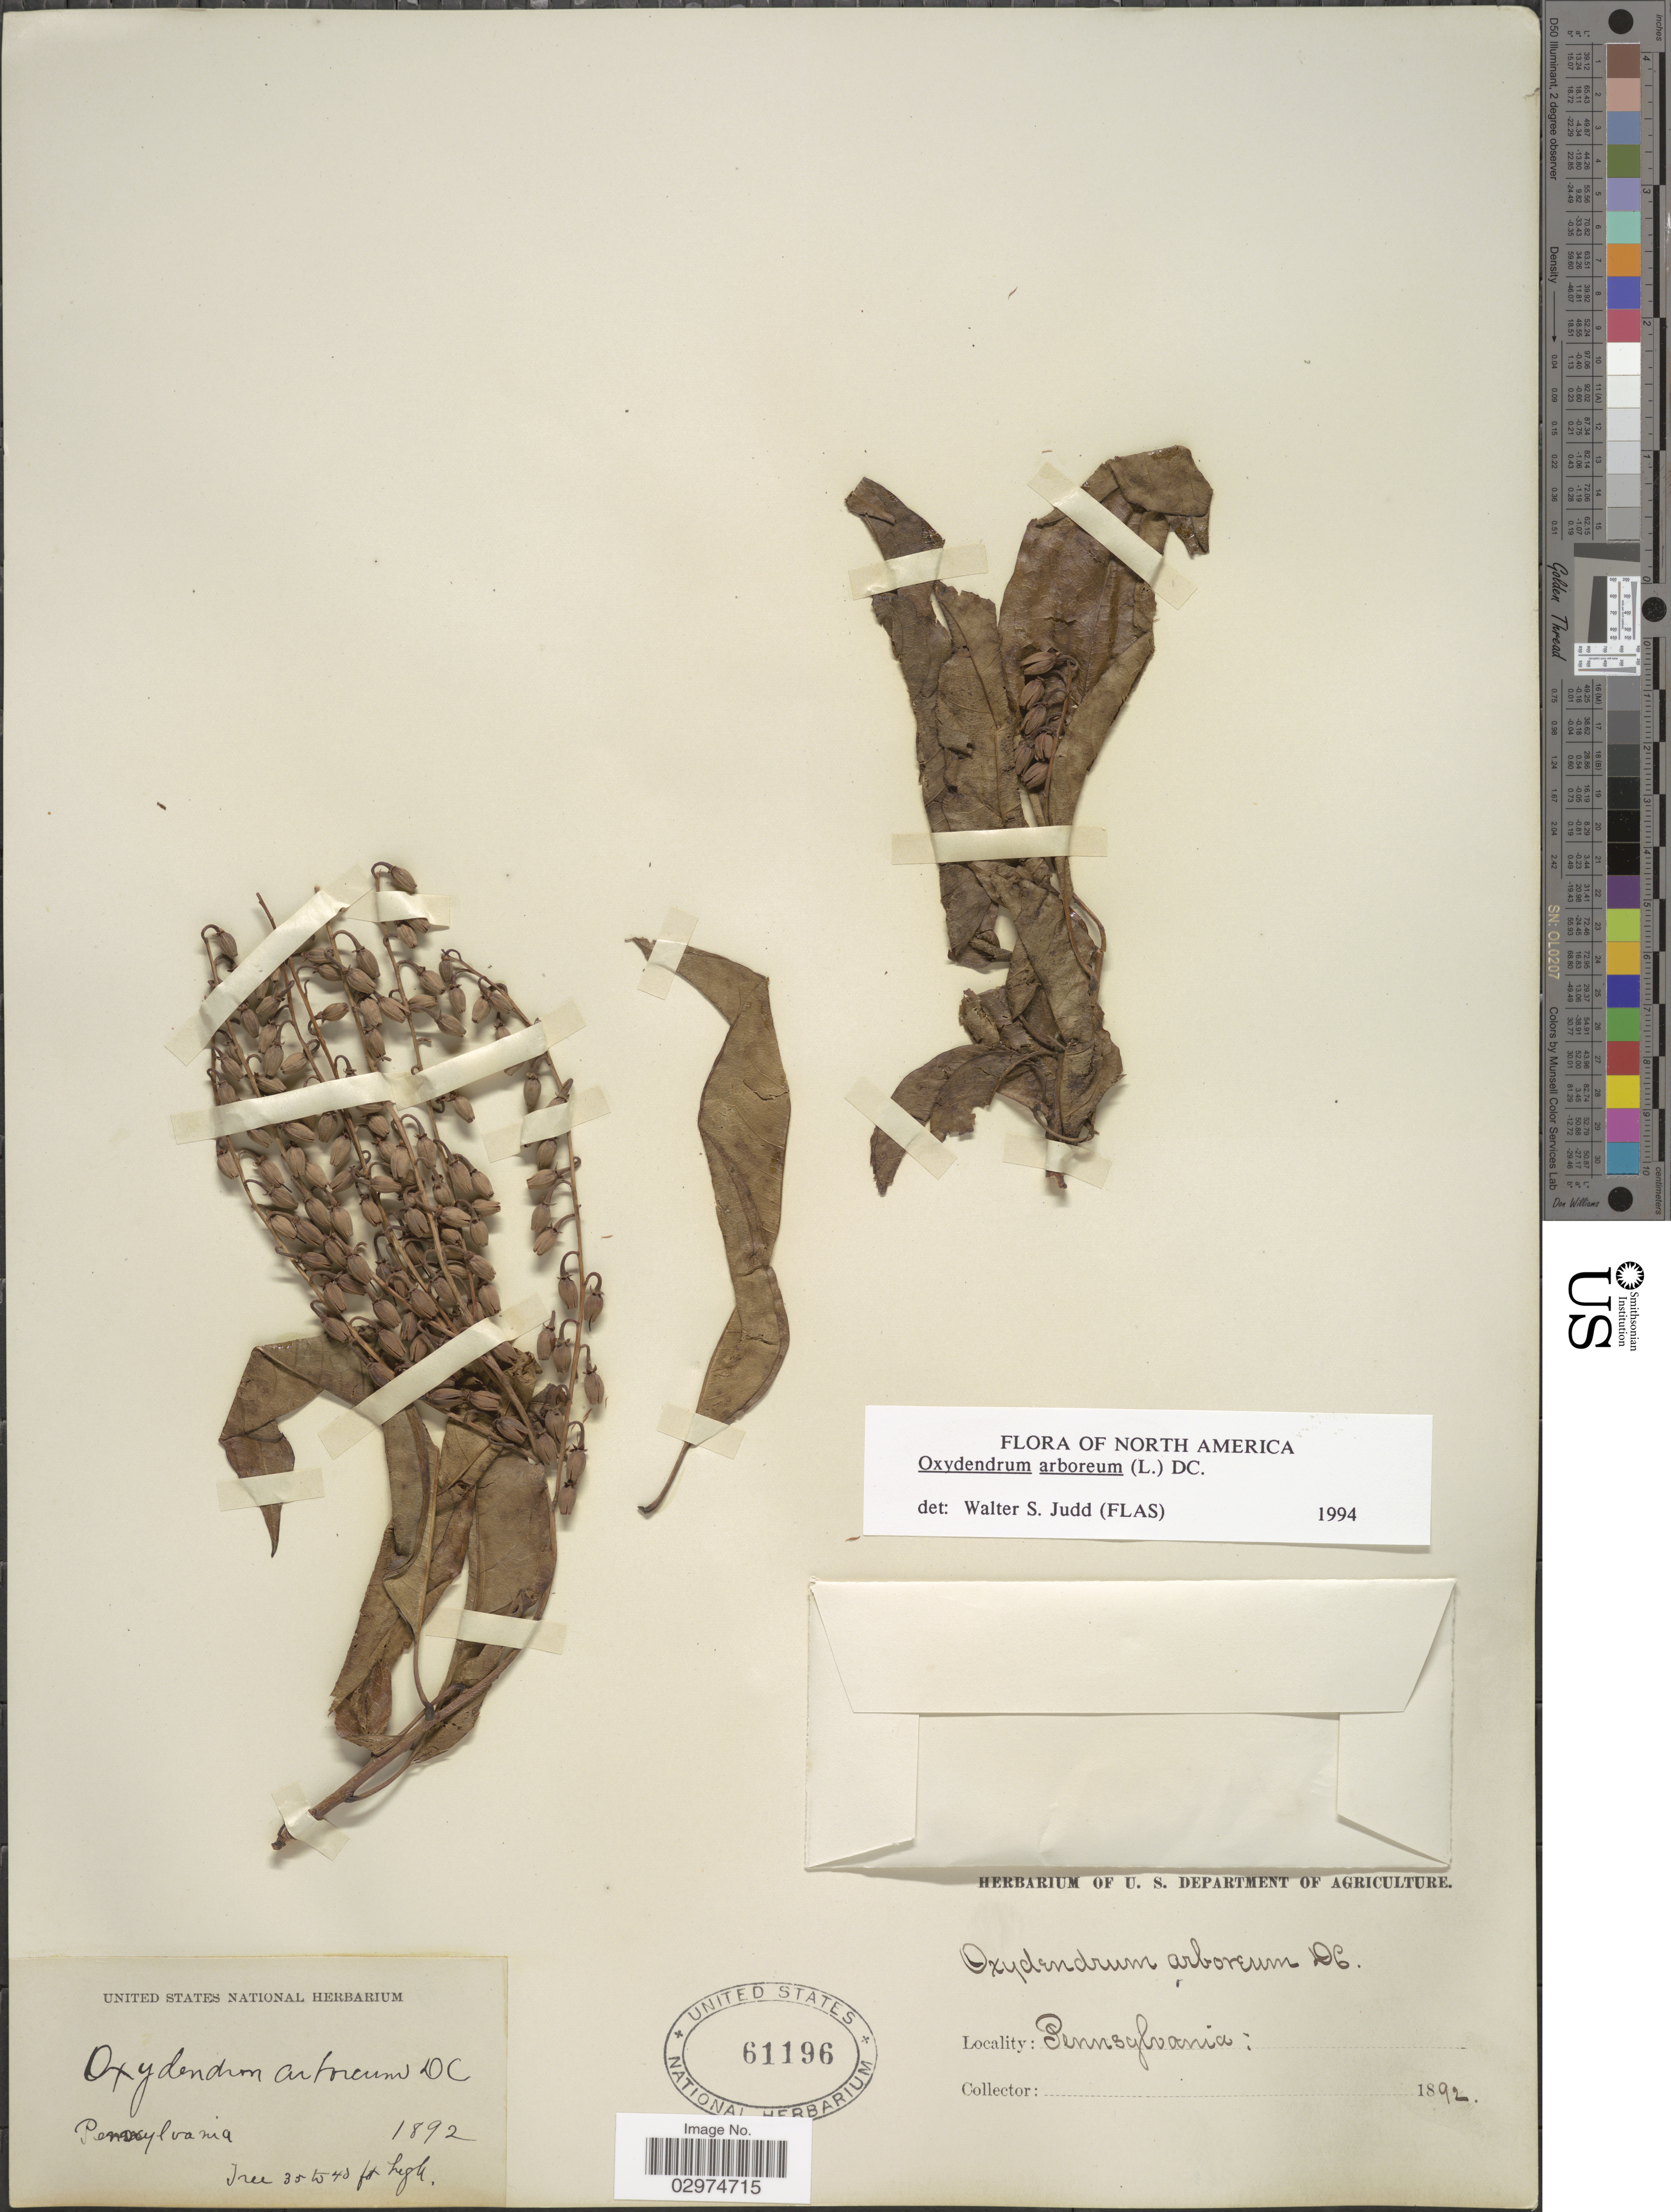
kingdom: Plantae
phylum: Tracheophyta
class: Magnoliopsida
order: Ericales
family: Ericaceae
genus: Oxydendrum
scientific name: Oxydendrum arboreum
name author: (L.) DC.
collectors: ex herb. United States National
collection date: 1892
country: United States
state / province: Pennsylvania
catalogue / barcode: US 61196